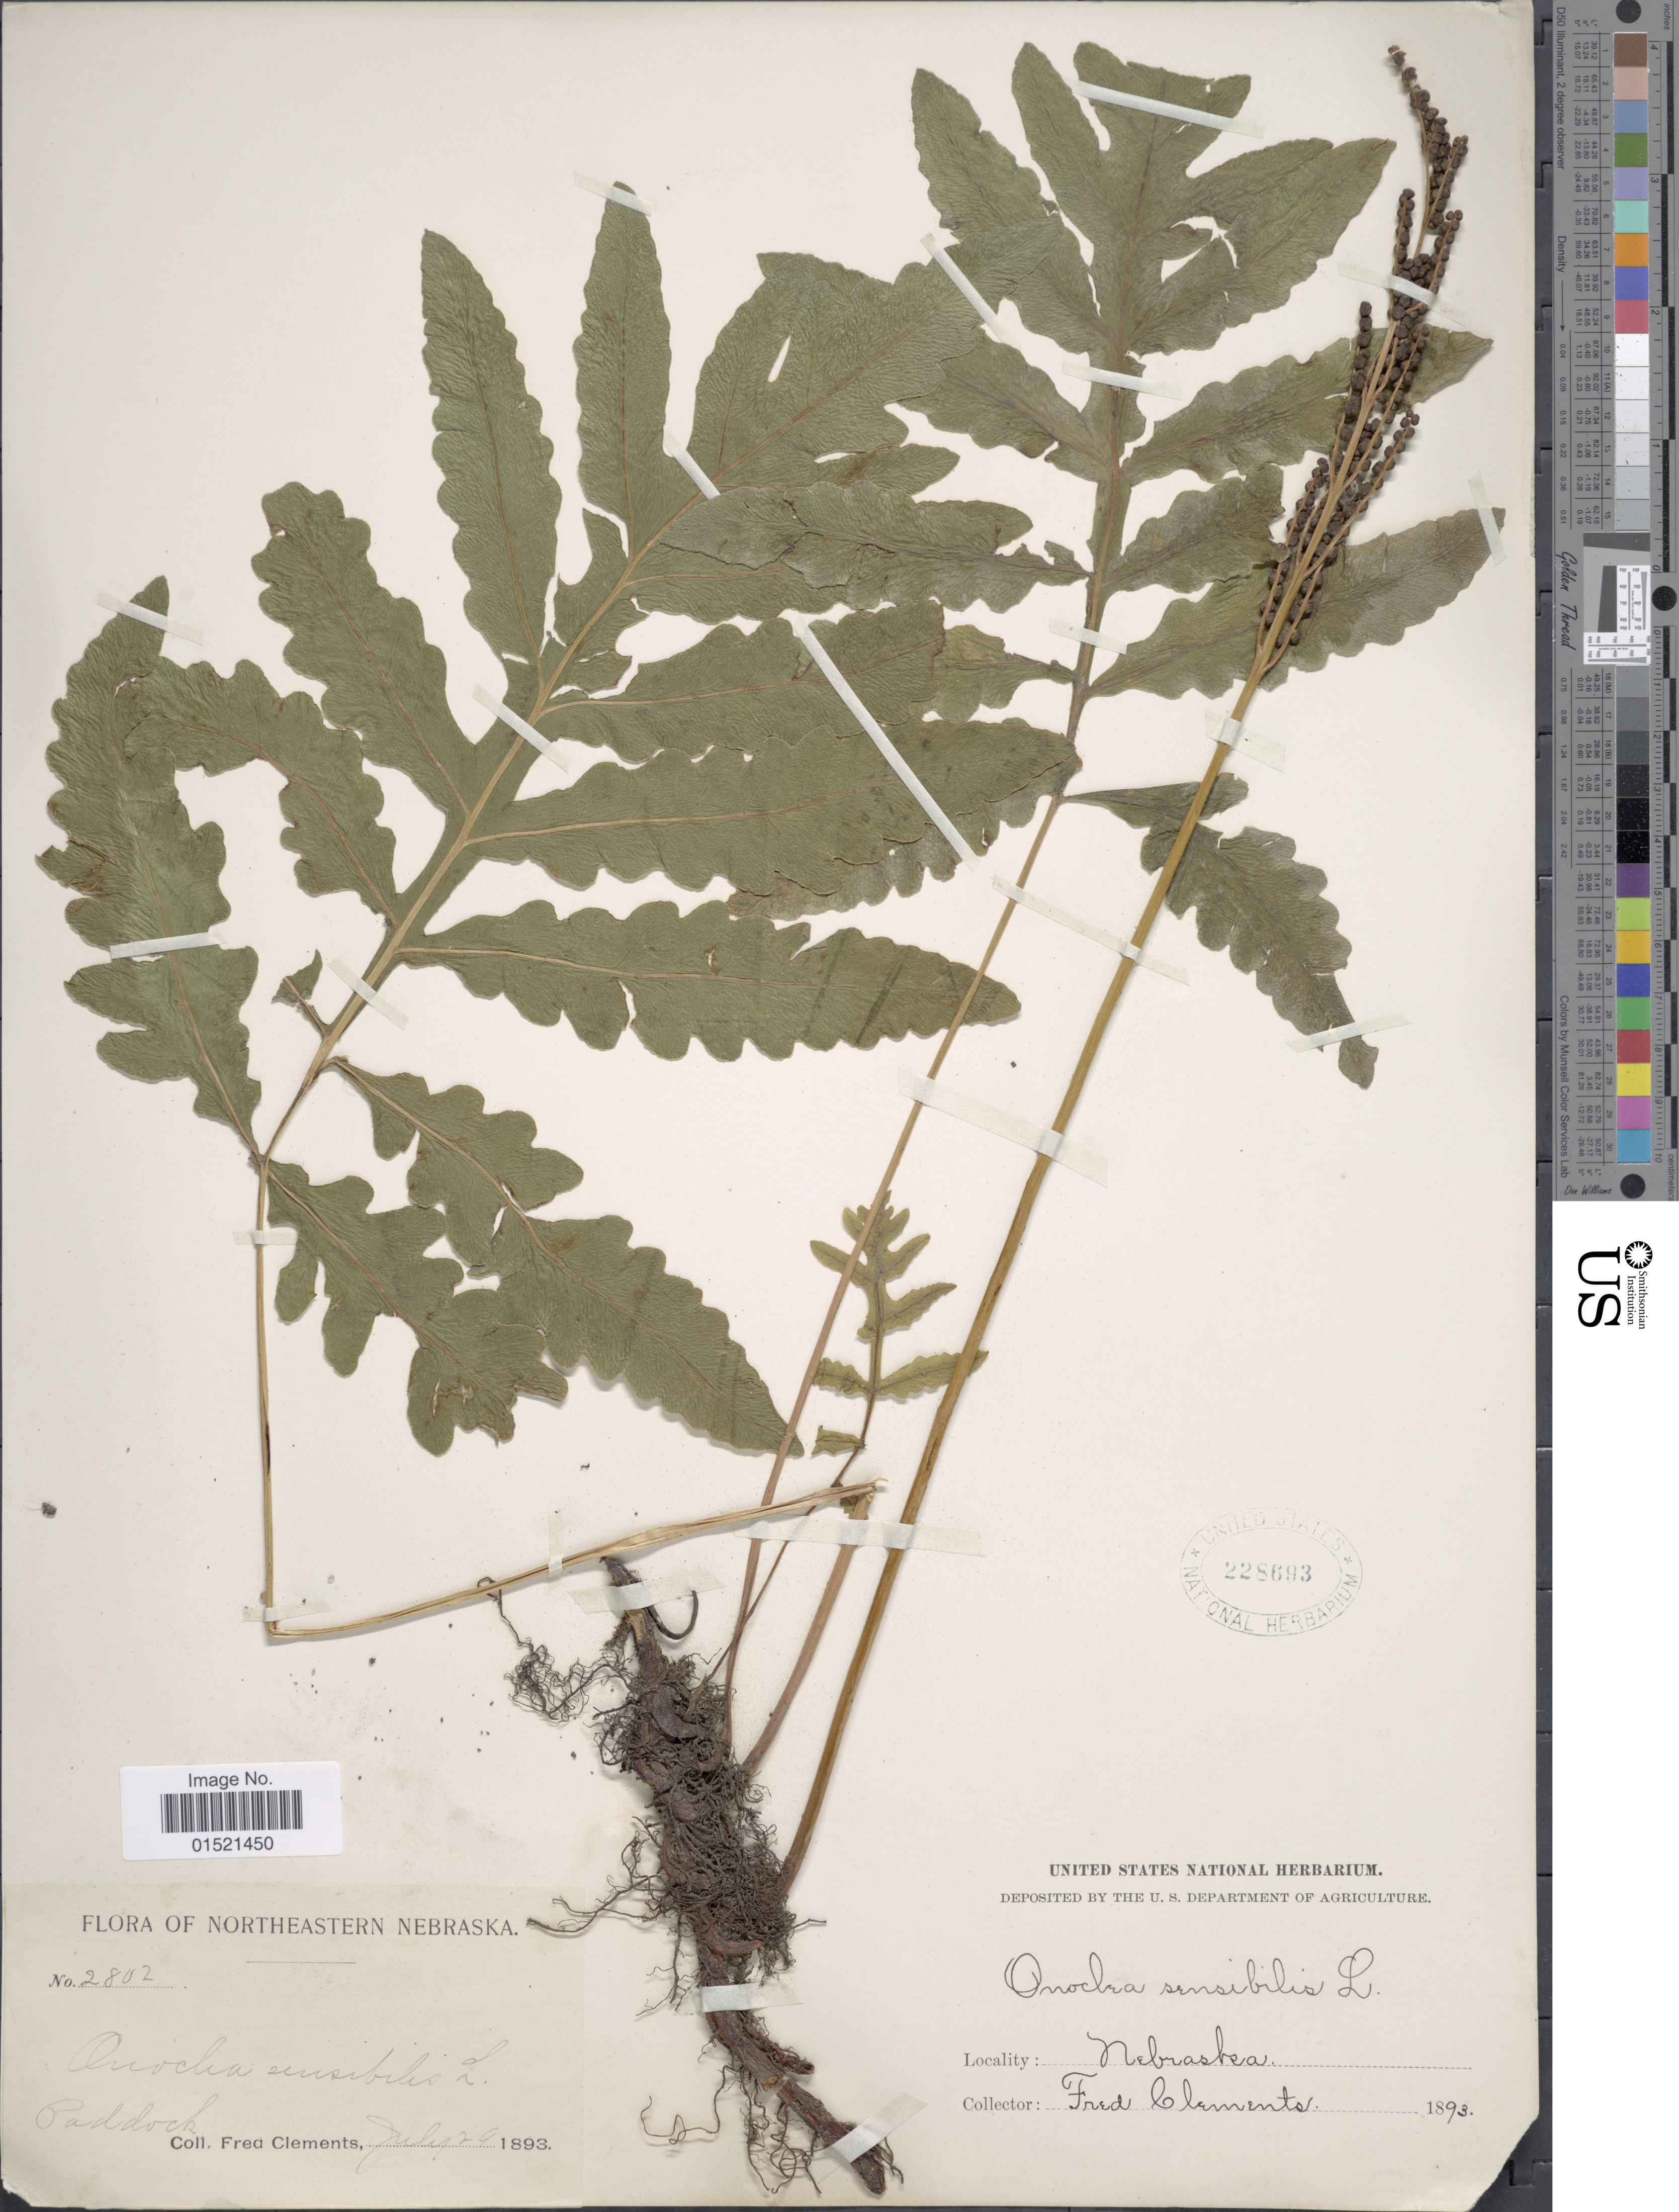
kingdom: Plantae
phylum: Tracheophyta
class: Polypodiopsida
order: Polypodiales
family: Onocleaceae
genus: Onoclea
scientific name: Onoclea sensibilis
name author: L.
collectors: F. Clements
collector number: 2802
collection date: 1893-07-29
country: United States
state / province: Nebraska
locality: Northeastern Nebraska, Paddock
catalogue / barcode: US 228693